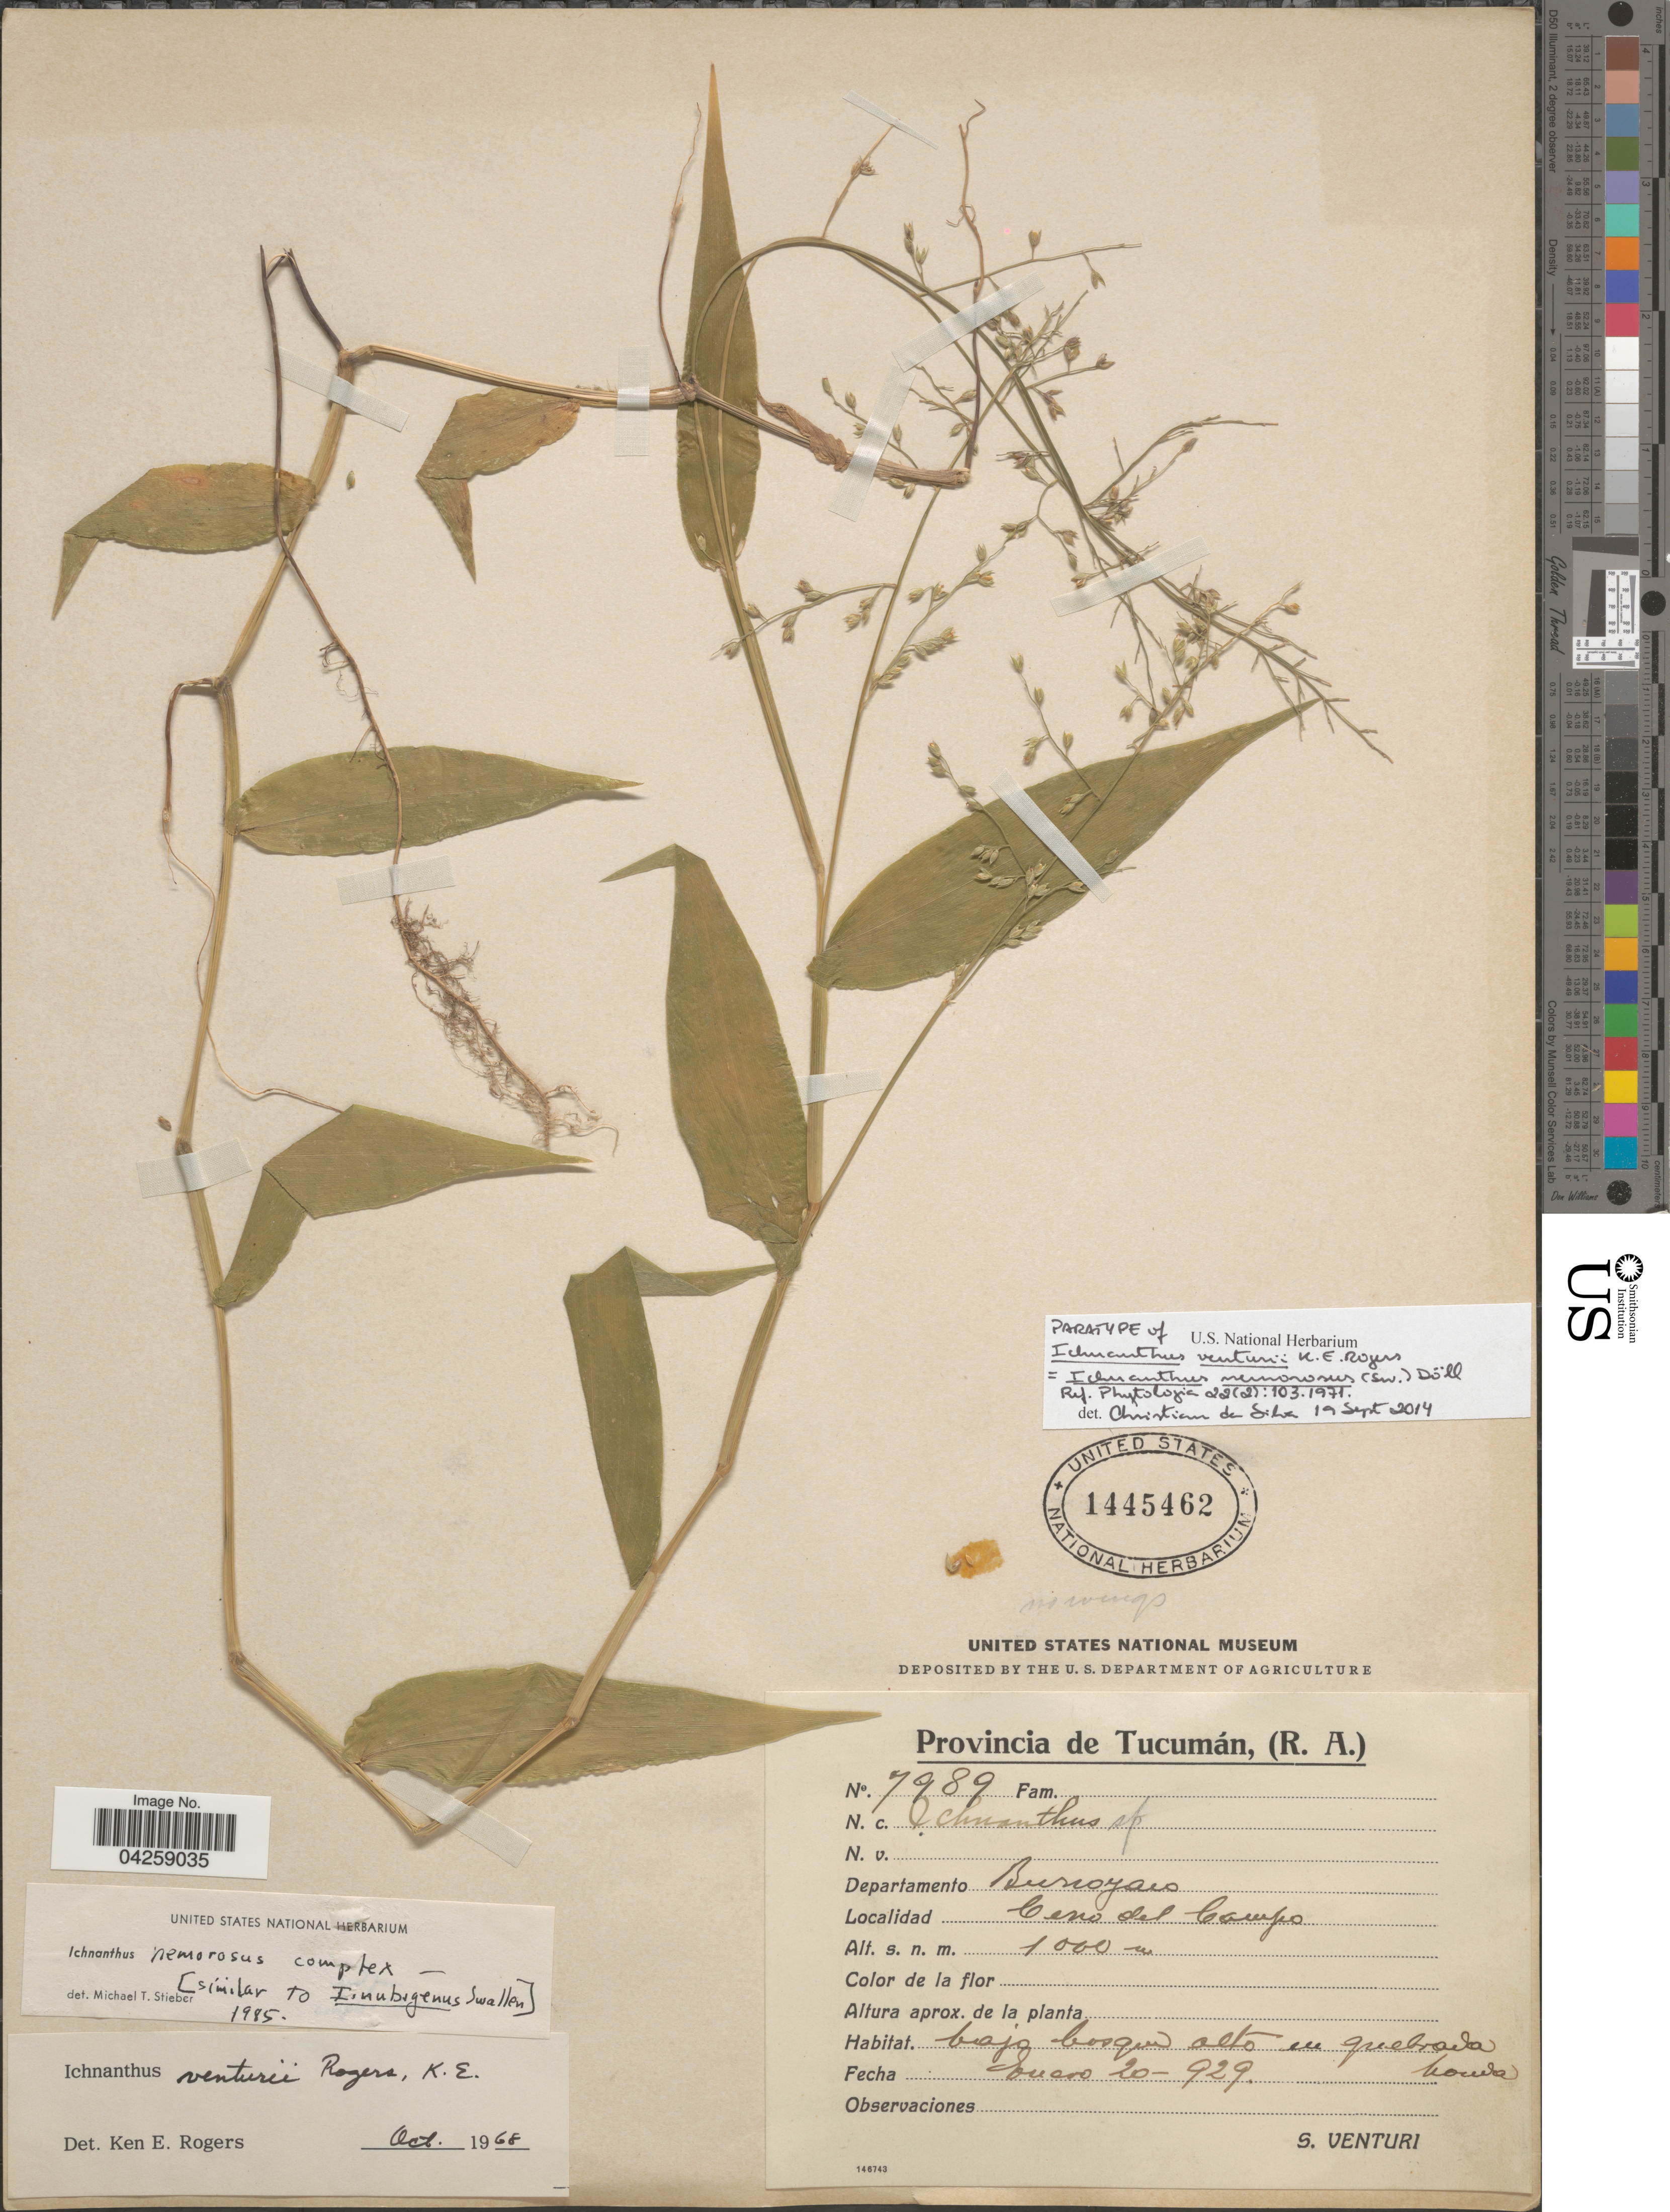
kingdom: Plantae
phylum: Tracheophyta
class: Liliopsida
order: Poales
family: Poaceae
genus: Ichnanthus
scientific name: Ichnanthus nemorosus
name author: (Sw.) Döll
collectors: S. Venturi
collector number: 7989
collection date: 1929-01-20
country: Argentina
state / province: Tucuman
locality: Departamento Burruyacú. Cerro del Campo.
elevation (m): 1000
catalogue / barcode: US 1445462